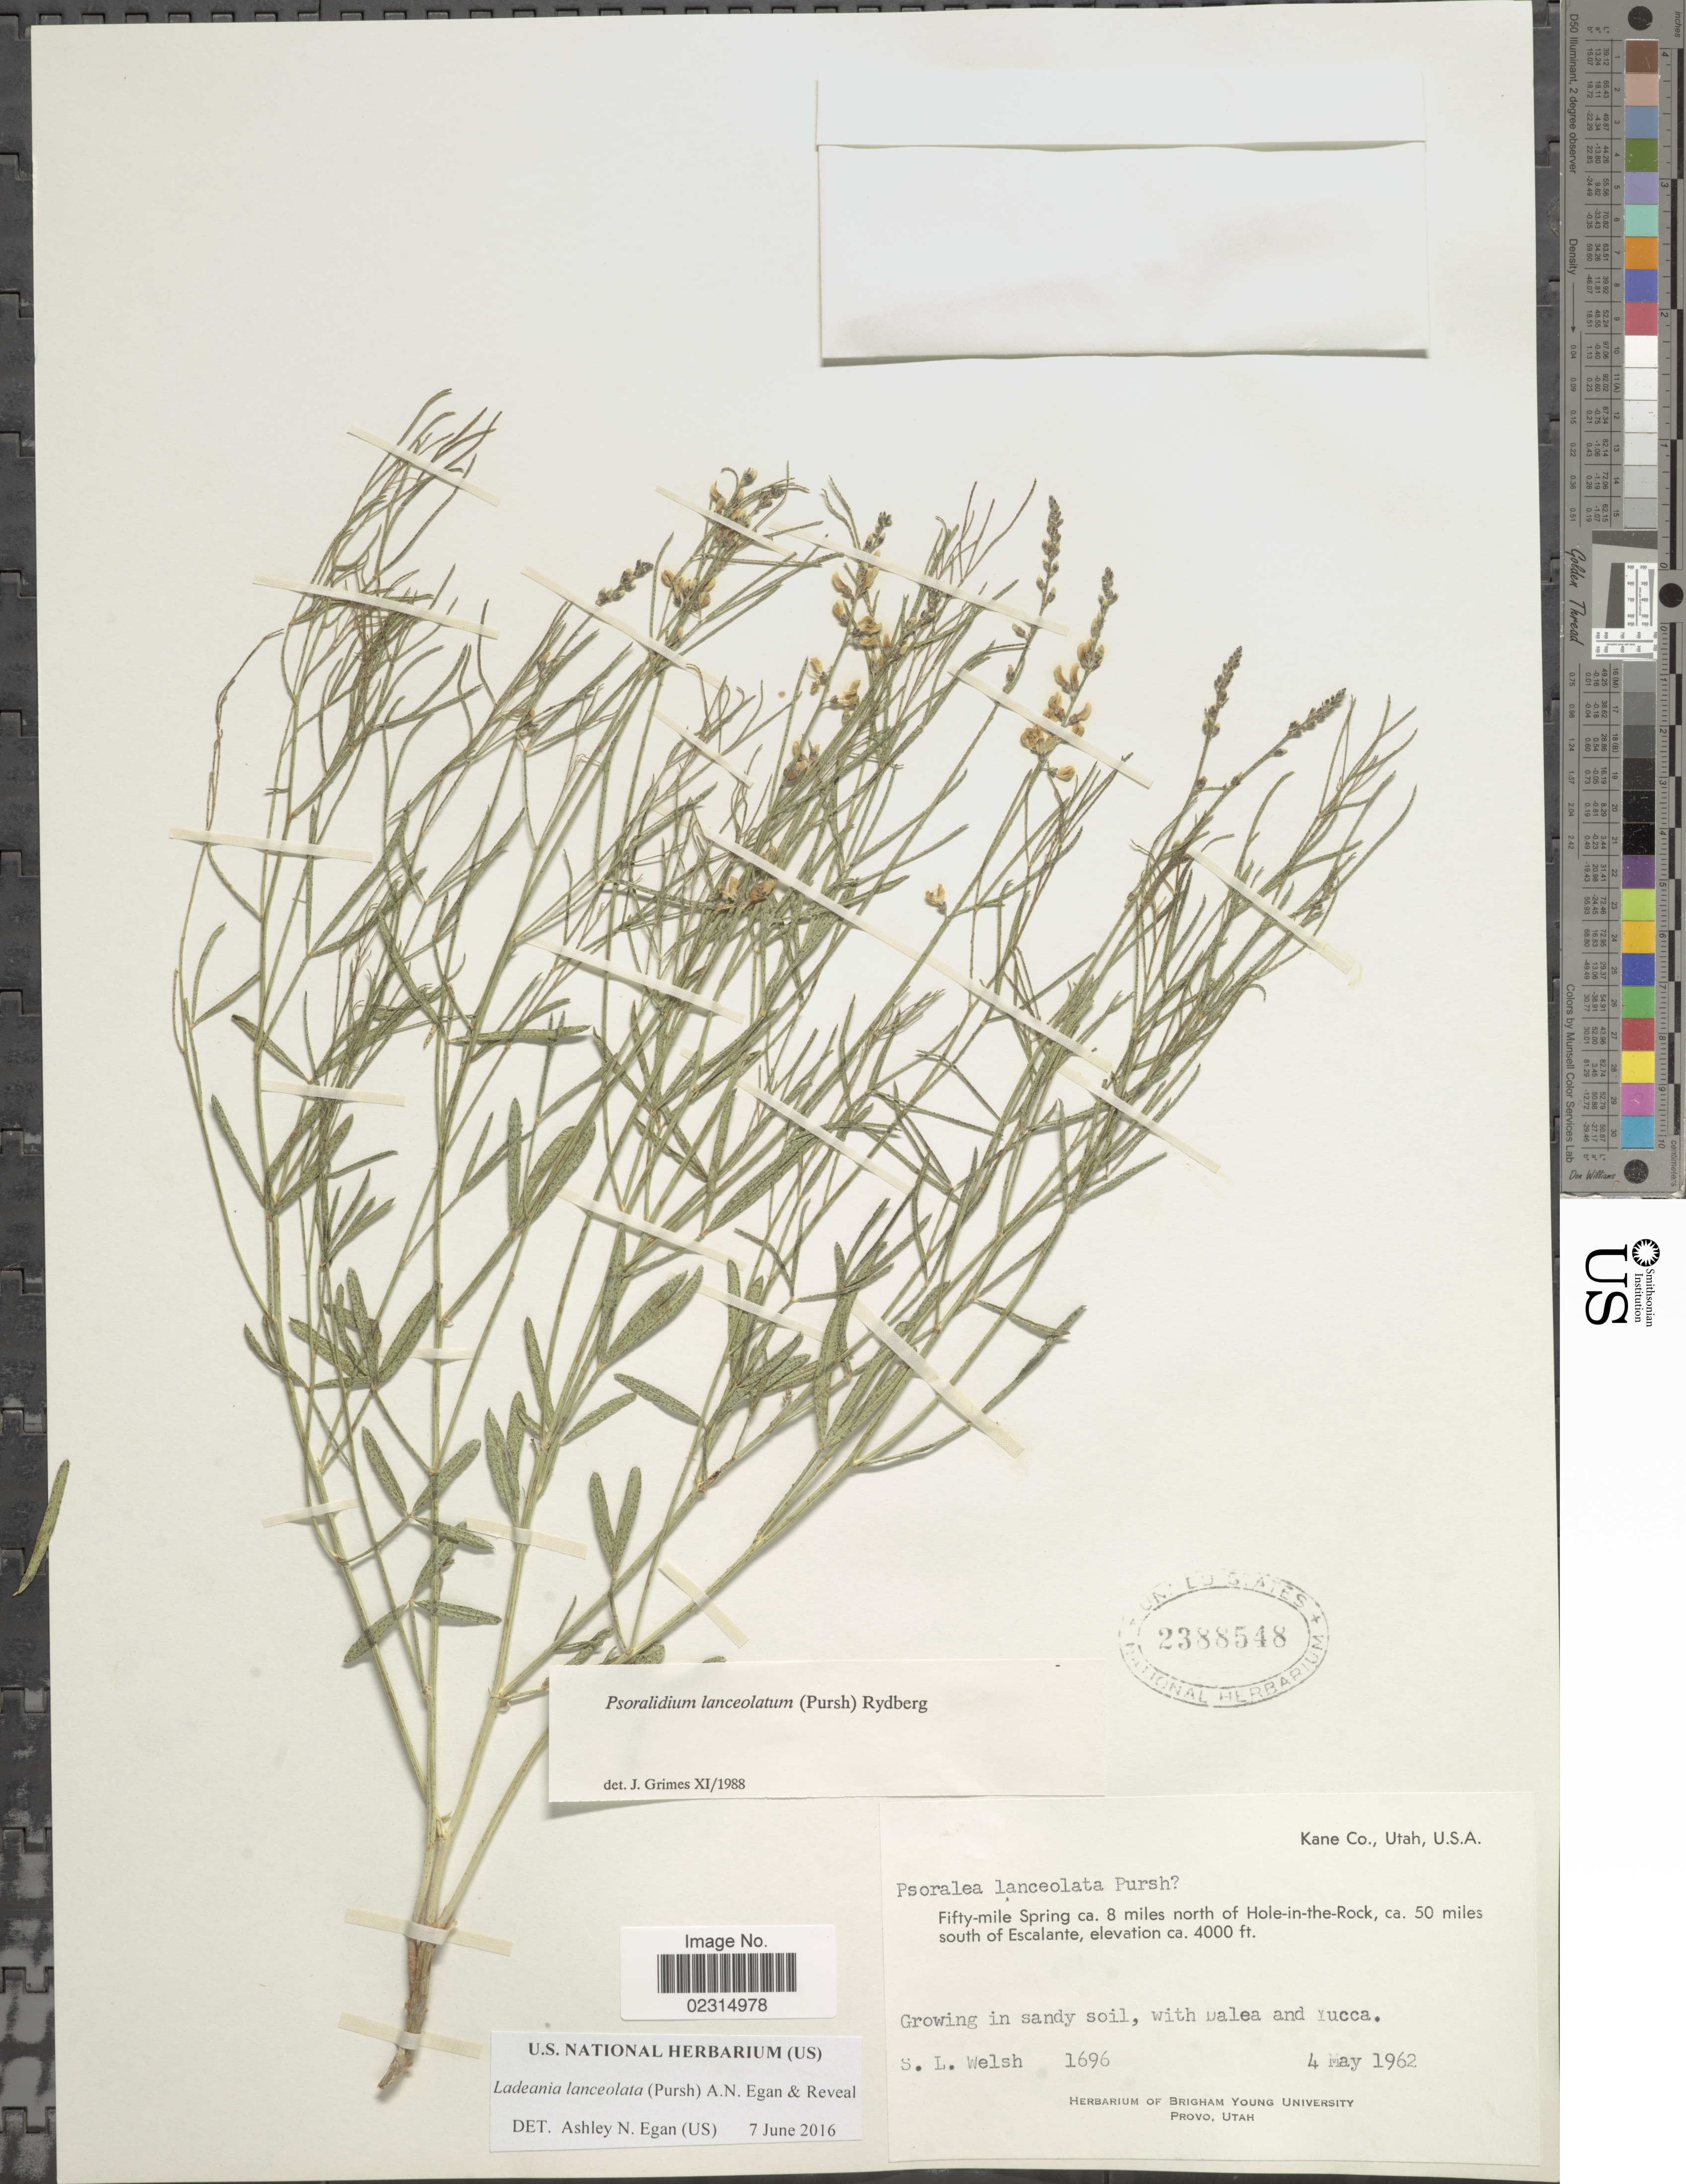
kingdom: Plantae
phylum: Tracheophyta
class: Magnoliopsida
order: Fabales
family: Fabaceae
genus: Ladeania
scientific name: Ladeania lanceolata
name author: (Pursh) A.N. Egan & Reveal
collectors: S. Welsh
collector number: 1696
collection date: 1962-05-04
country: United States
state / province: Utah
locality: Kane Co, Fifty-mile Spring ca 8 mile north of Hole-in-the-Rock, ca 50 miles south of Escalante, Growing in sandy soil, with Dalea and Yucca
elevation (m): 1219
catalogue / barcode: US 2388548